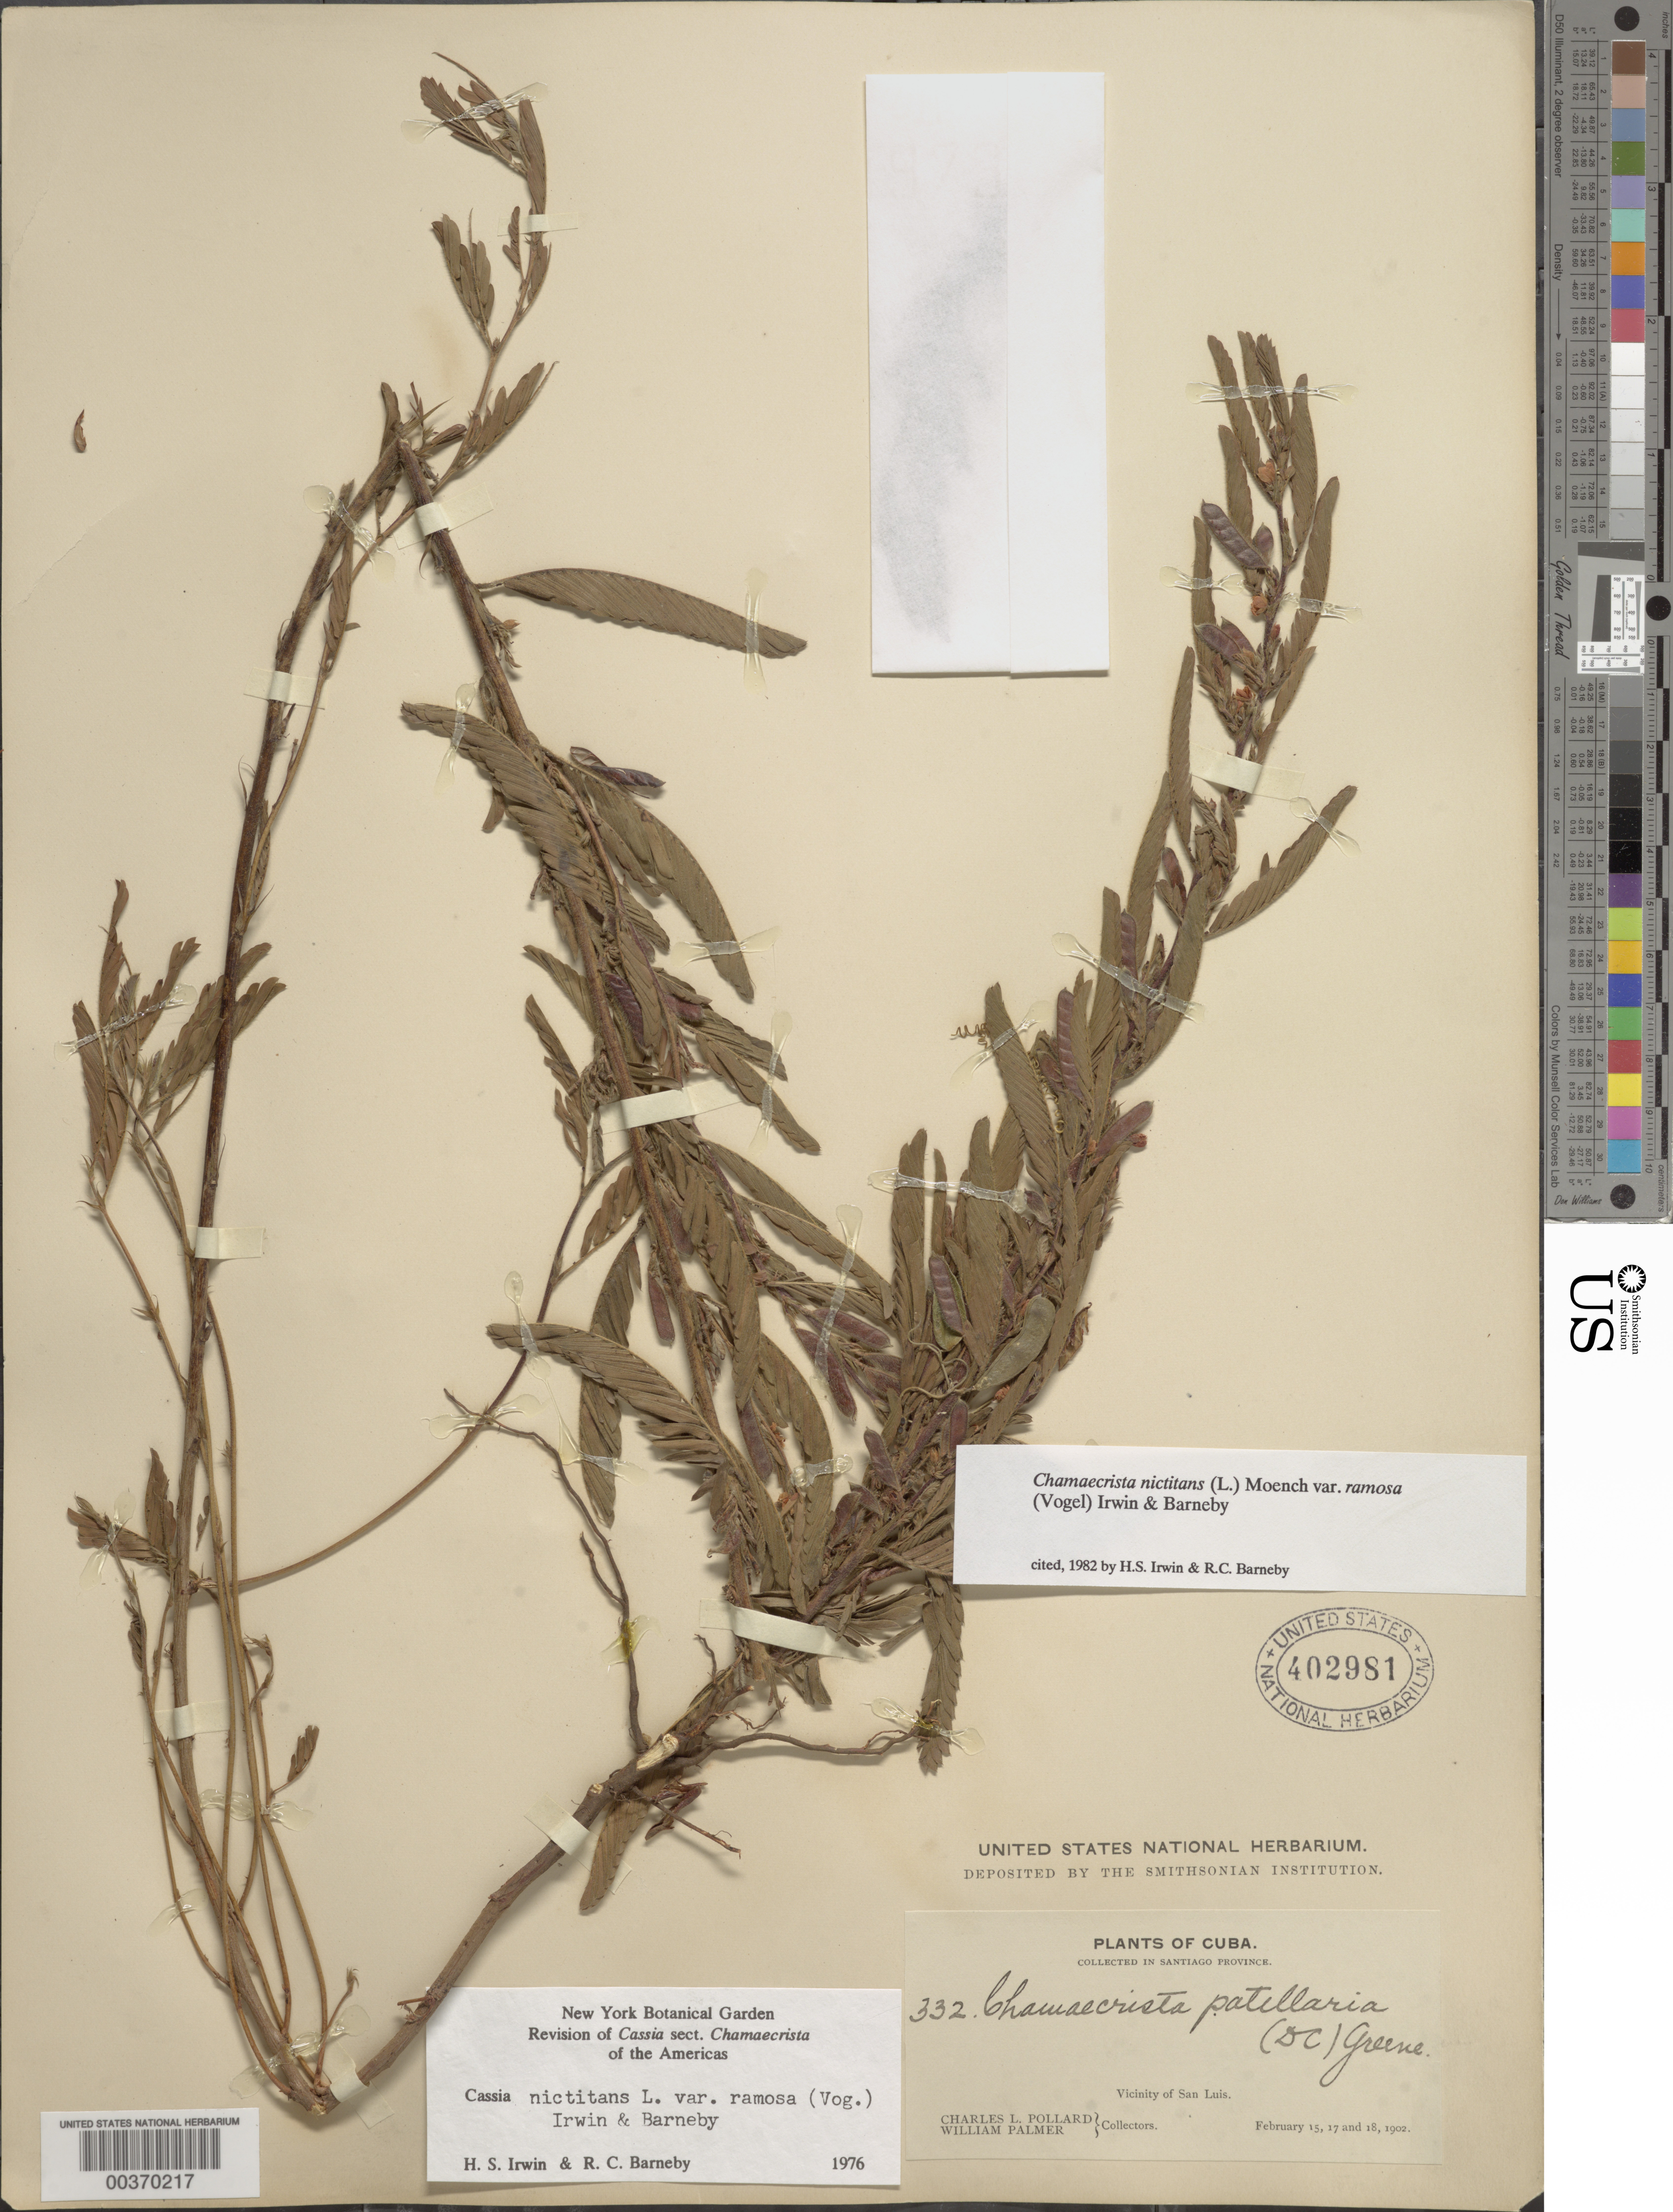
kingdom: Plantae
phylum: Tracheophyta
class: Magnoliopsida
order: Fabales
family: Fabaceae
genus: Chamaecrista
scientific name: Chamaecrista nictitans var. ramosa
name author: (Vogel) H.S. Irwin & Barneby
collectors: C. L. Pollard & W. Palmer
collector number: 332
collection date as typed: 15 Feb 1902 to 18 Feb 1902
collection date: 1902-02-15/1902-02-18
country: Cuba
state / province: Oriente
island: Greater Antilles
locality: Vicinity of san luis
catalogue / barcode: US 402981